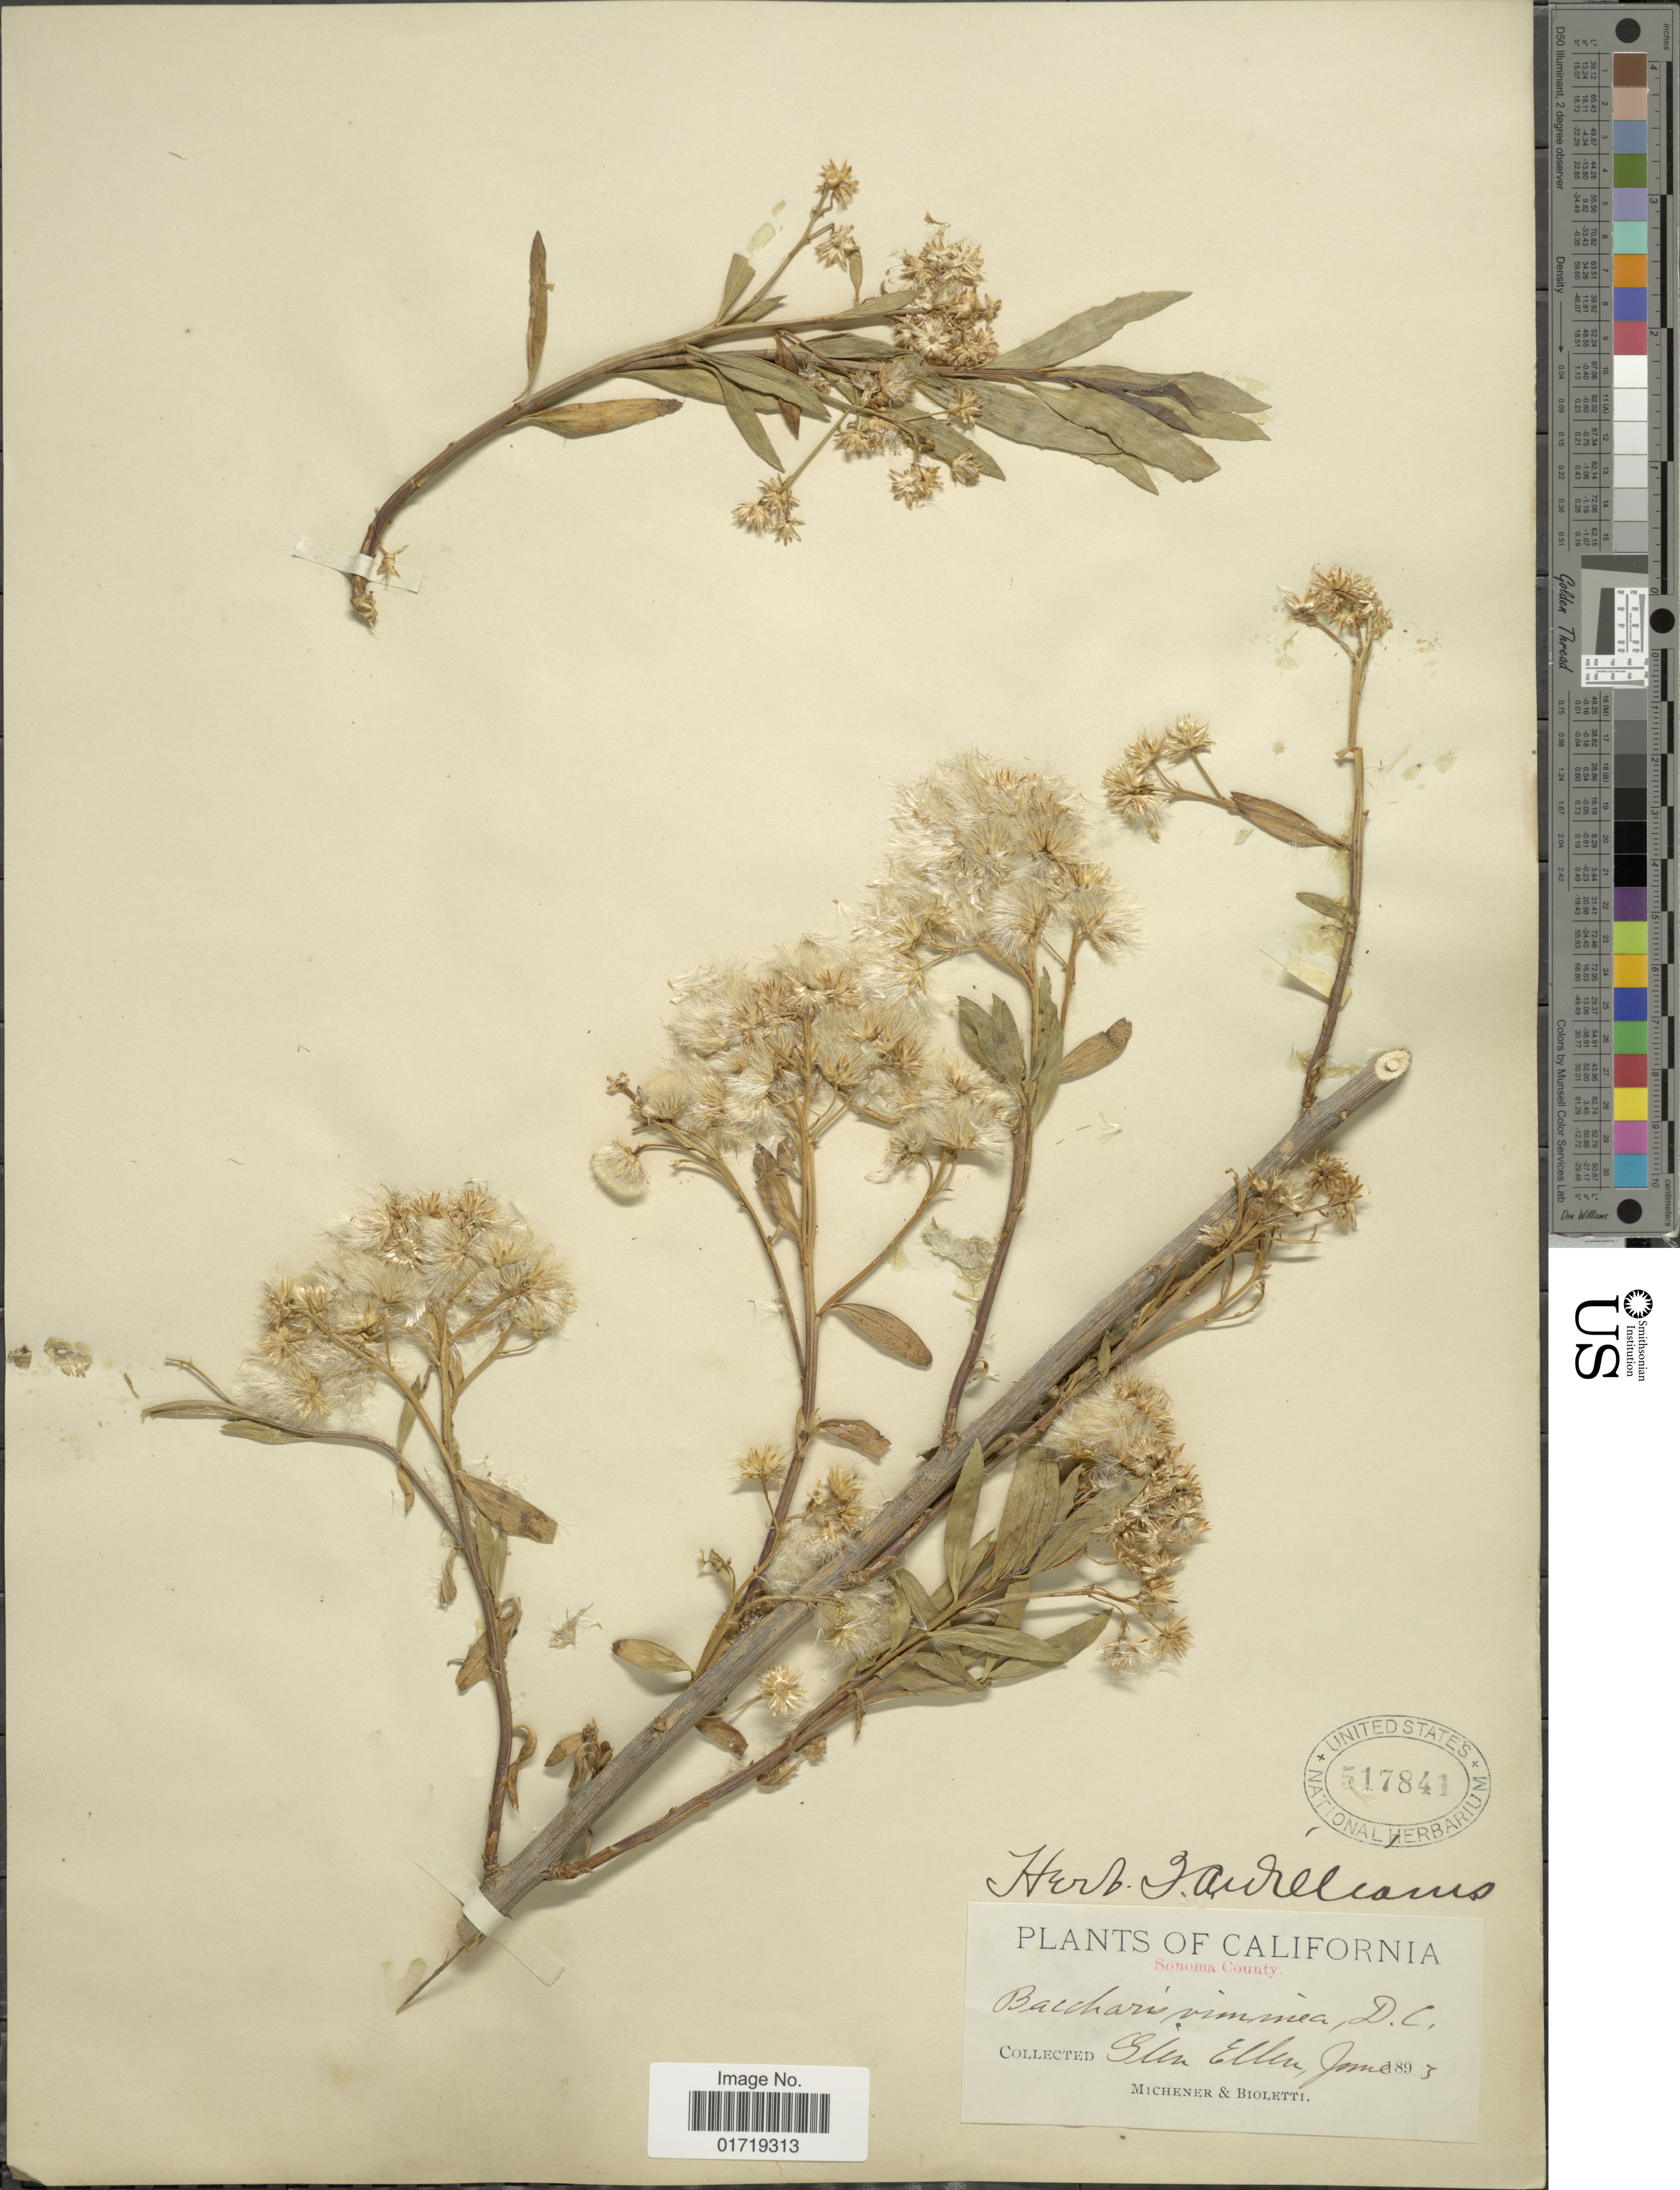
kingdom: Plantae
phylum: Tracheophyta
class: Magnoliopsida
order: Asterales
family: Asteraceae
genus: Baccharis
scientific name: Baccharis viminea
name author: DC.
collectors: -. Michener & A. Biolletti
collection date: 1893-06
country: United States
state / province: California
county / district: Sonoma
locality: Sonoma County, Elen Ellen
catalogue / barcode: US 517841